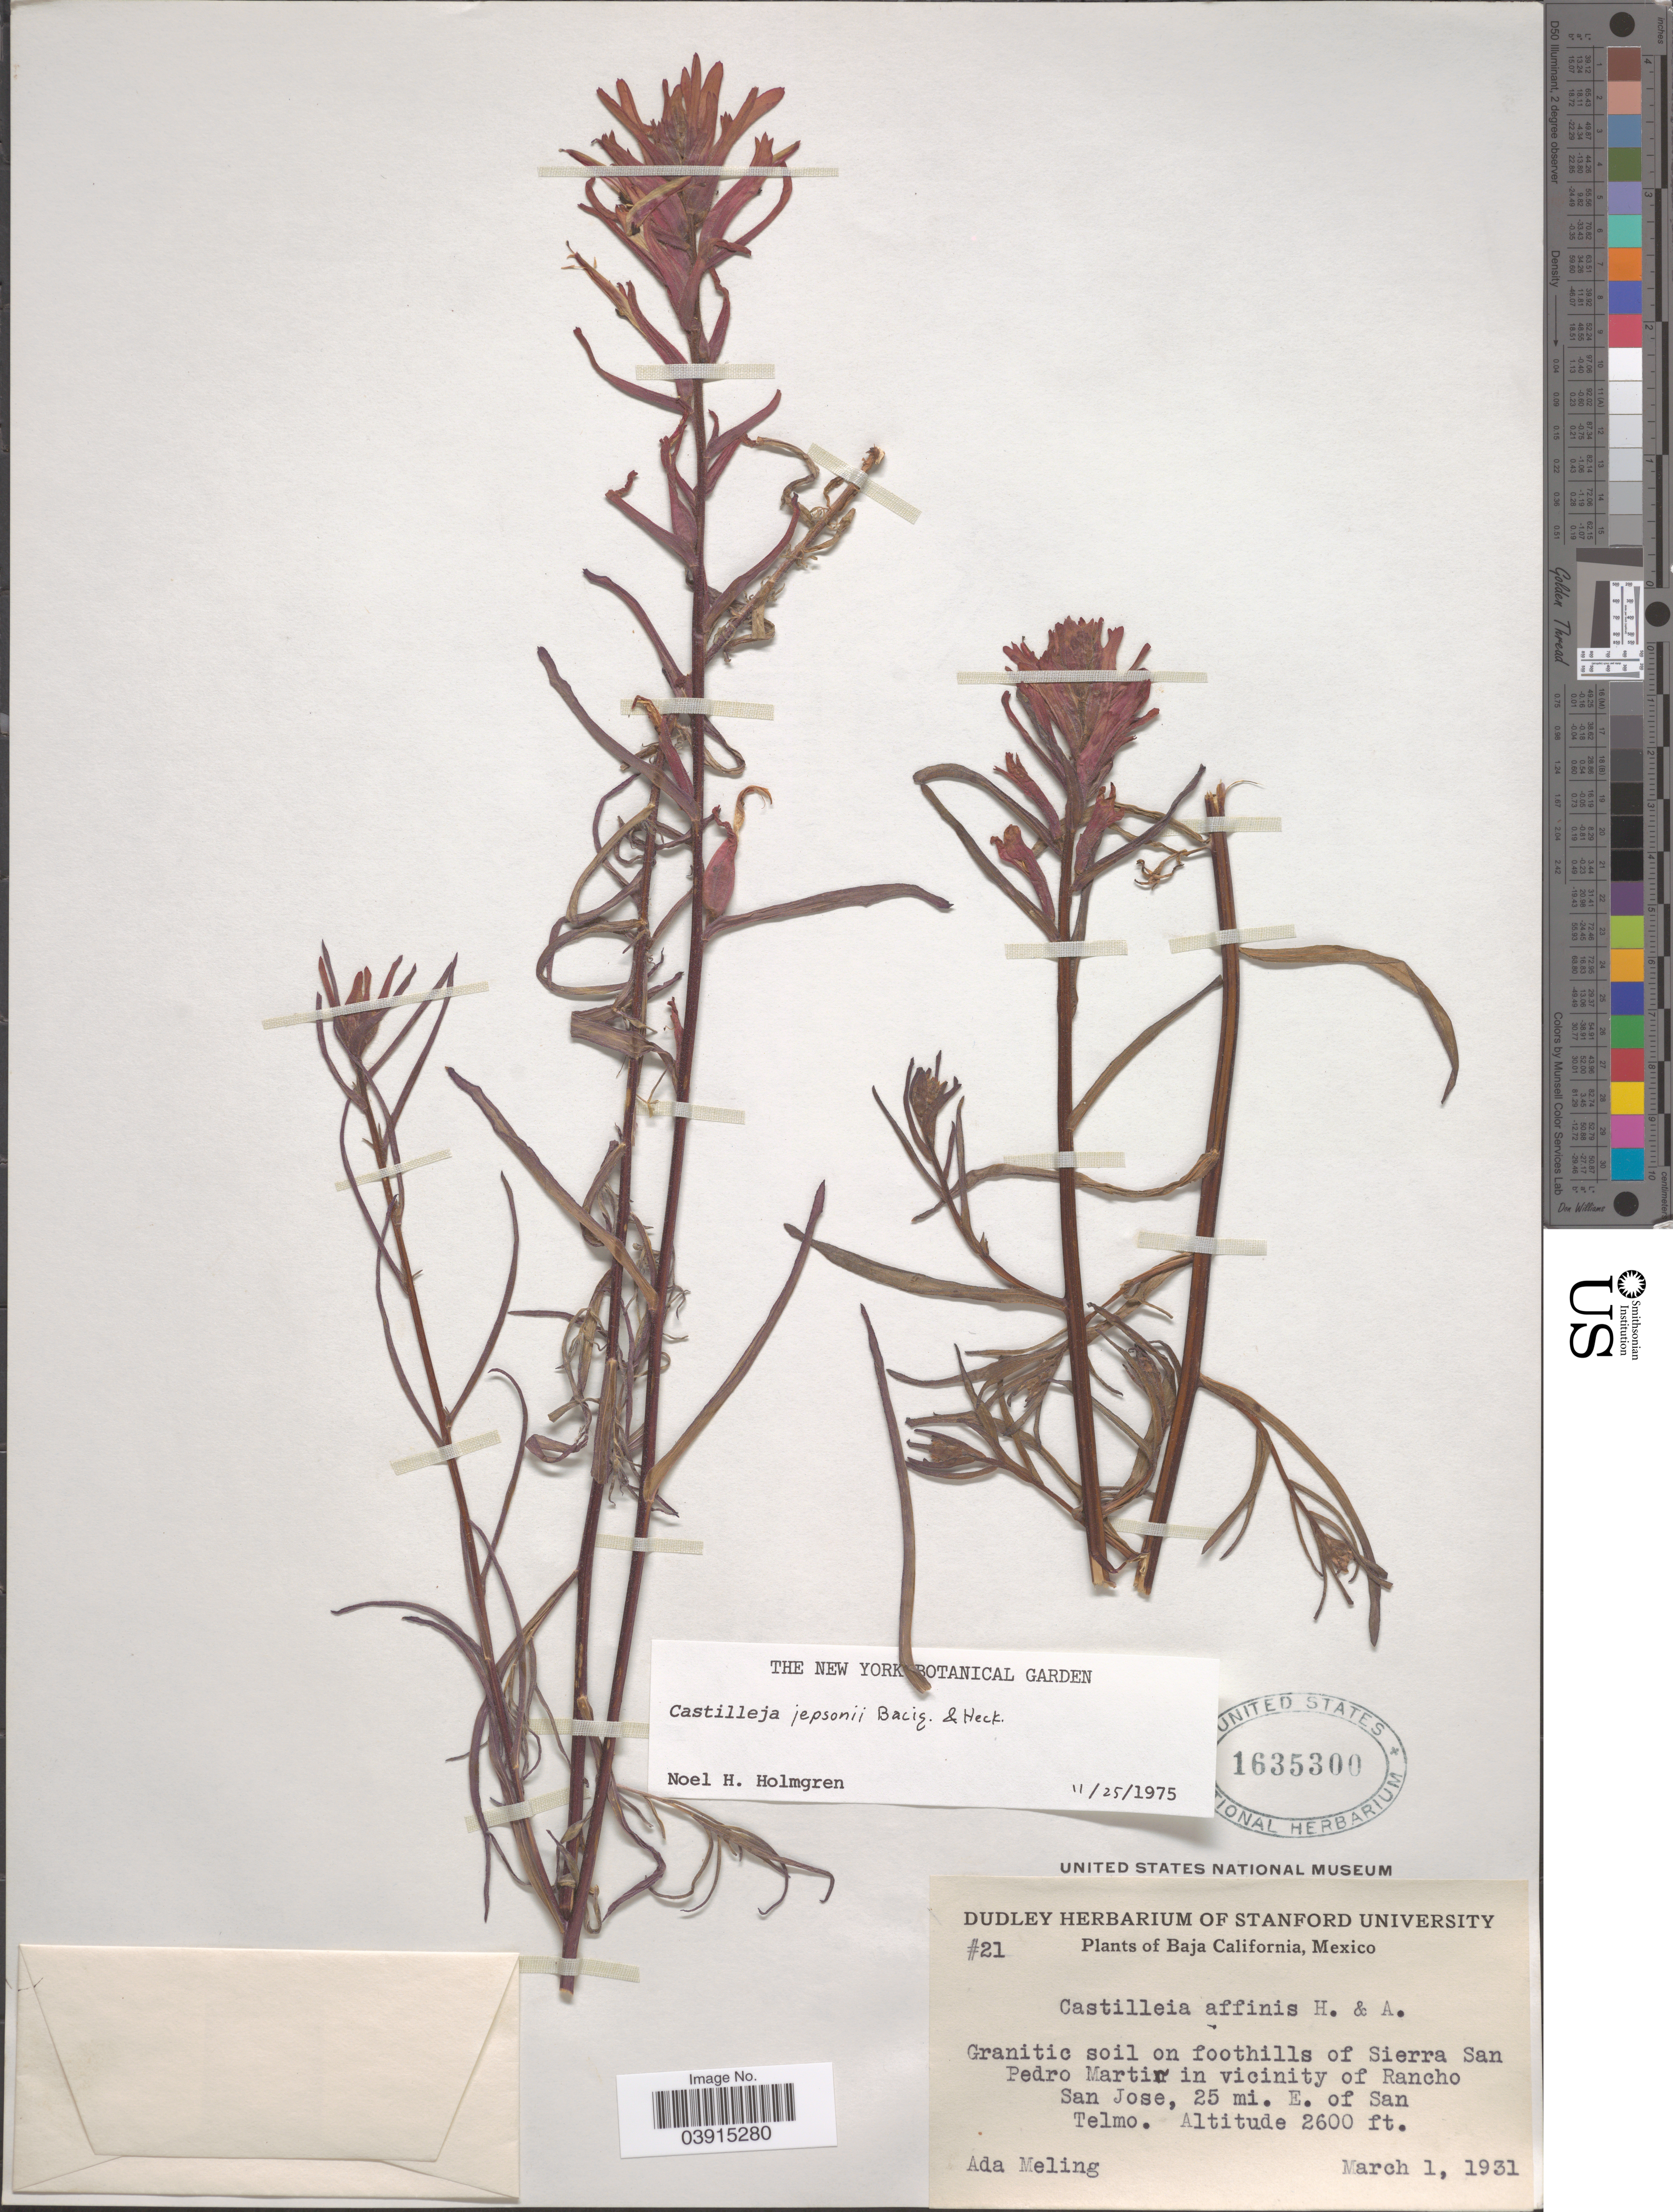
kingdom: Plantae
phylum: Tracheophyta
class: Magnoliopsida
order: Lamiales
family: Orobanchaceae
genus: Castilleja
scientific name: Castilleja jepsonii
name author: Bacig. & Heckard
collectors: A. Meling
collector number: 21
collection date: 1931-03-01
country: Mexico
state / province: Baja California Norte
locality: On foothills of Sierra San Pedro Martir in vicinity of Rancho San Jose, 25 mi. E. of San Telmo.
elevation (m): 792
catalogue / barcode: US 1635300